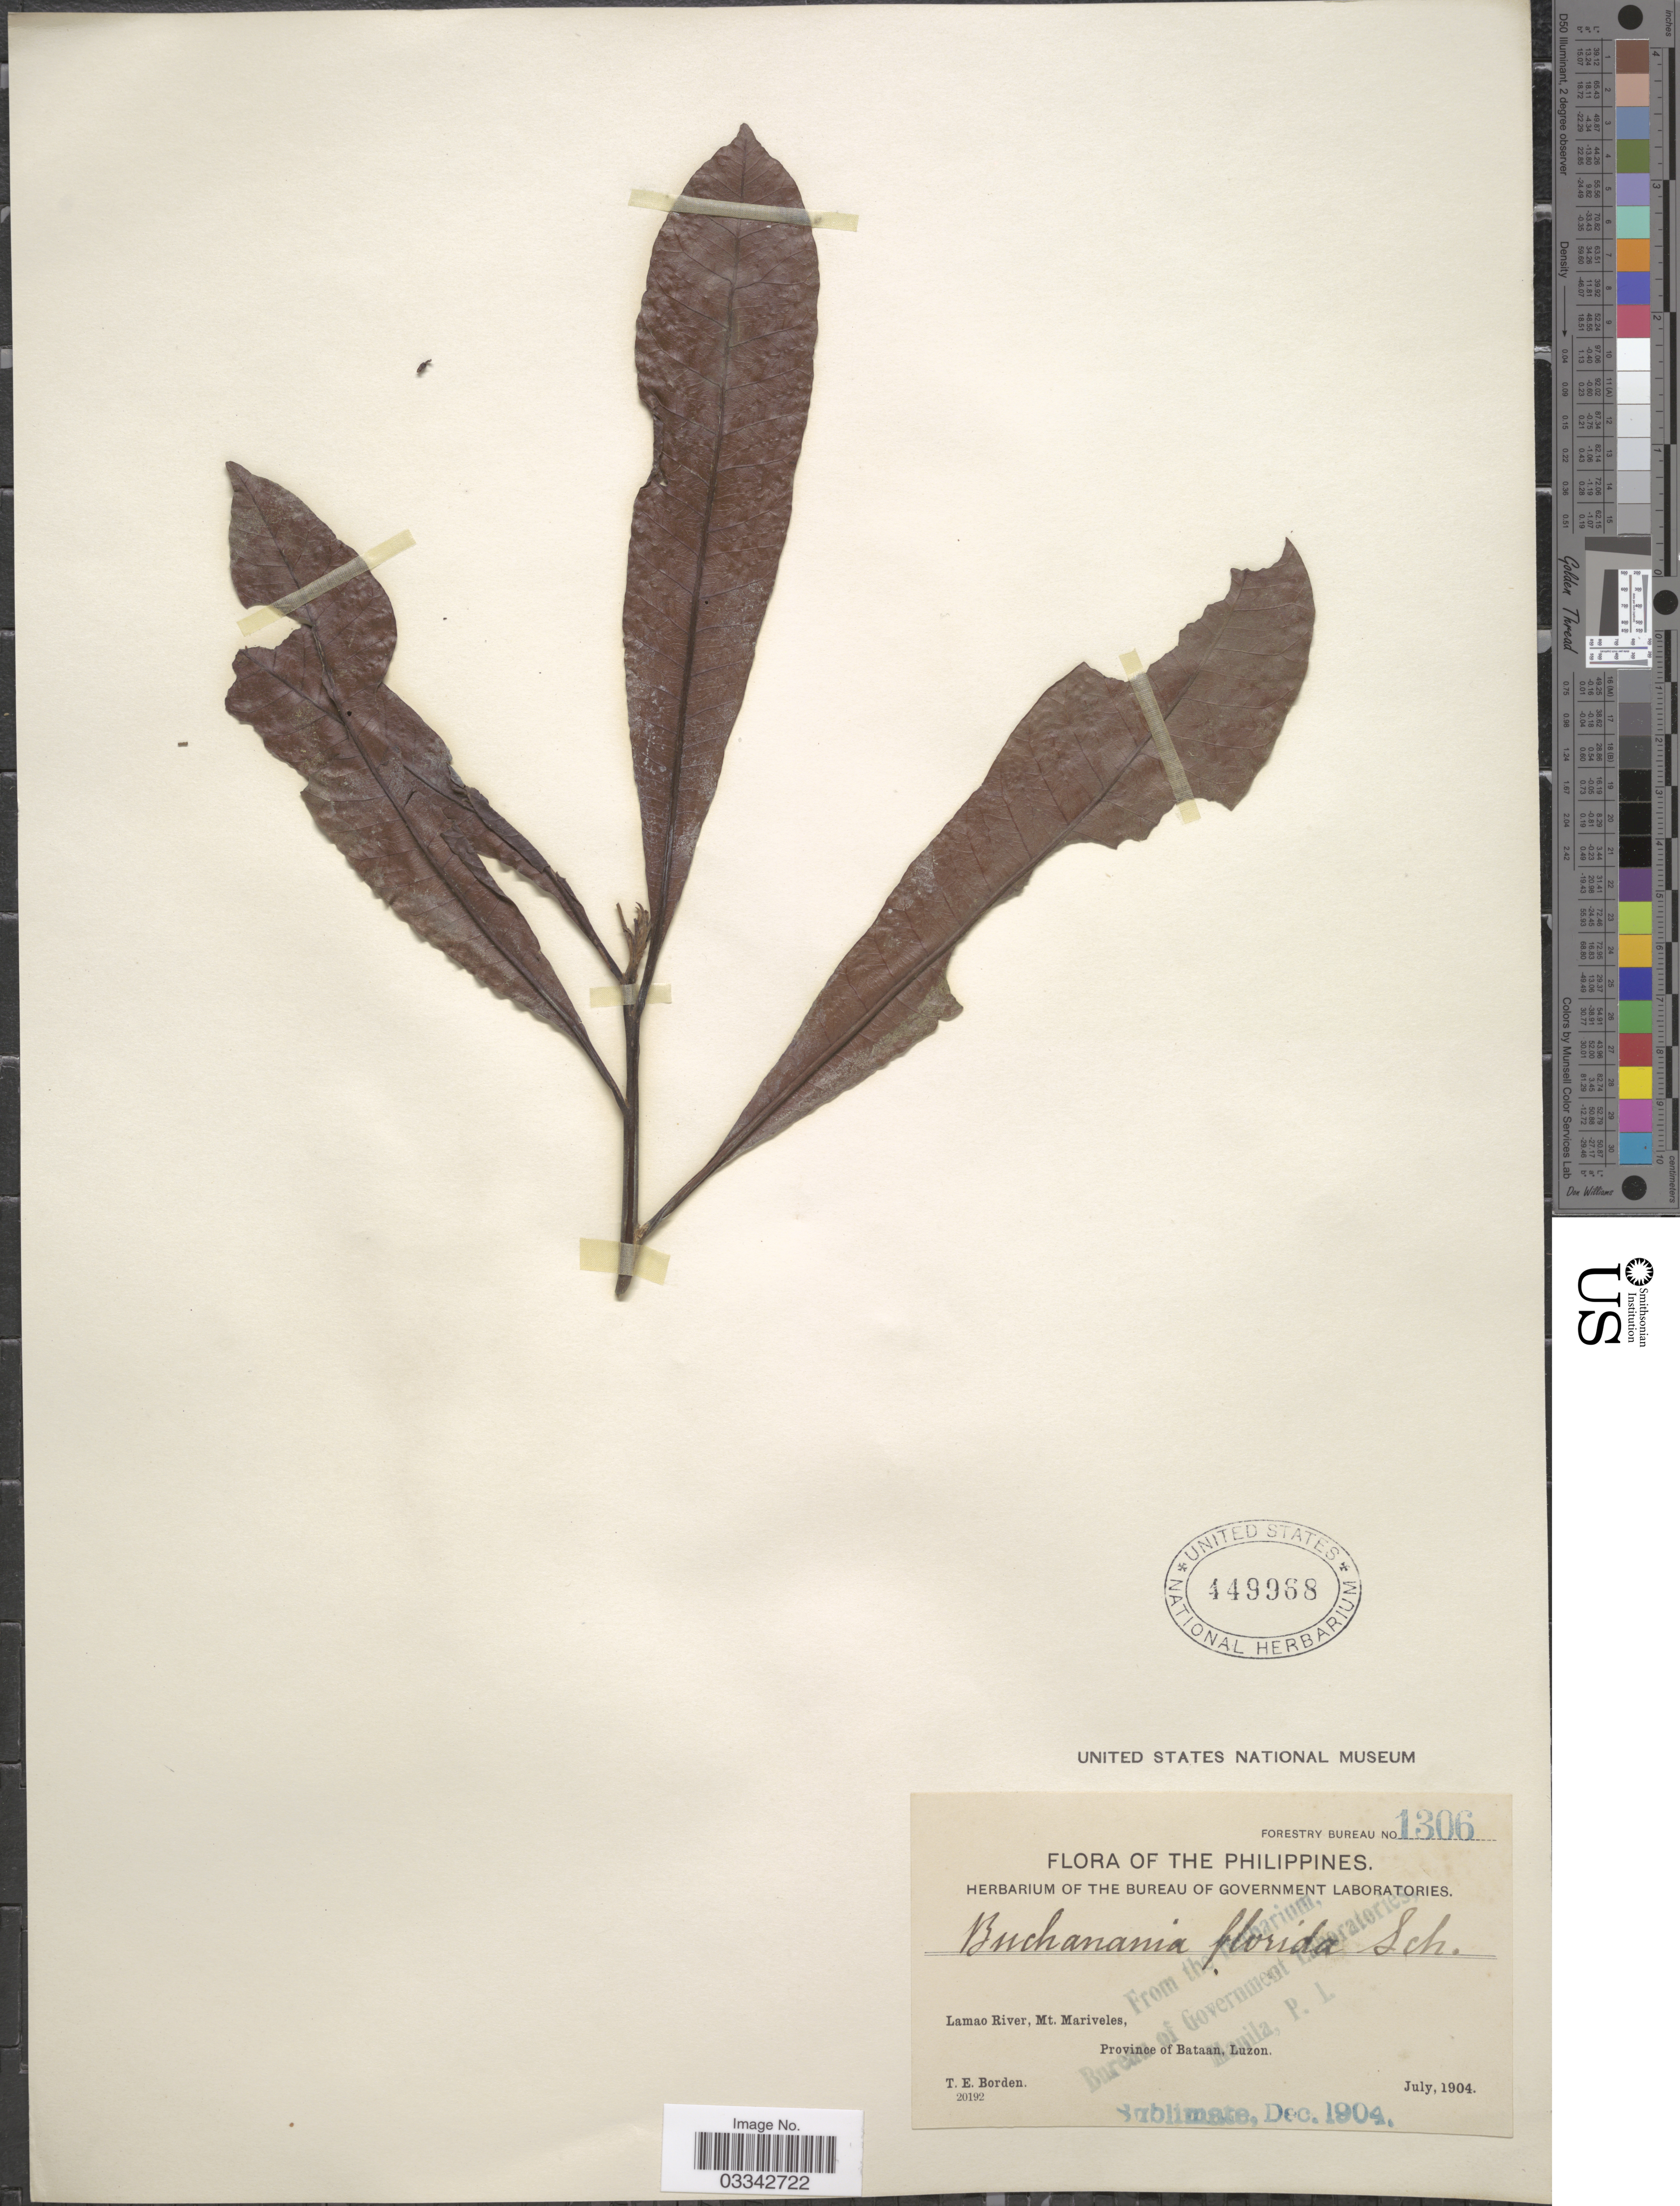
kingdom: Plantae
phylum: Tracheophyta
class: Magnoliopsida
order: Sapindales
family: Anacardiaceae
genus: Buchanania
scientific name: Buchanania arborescens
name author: (Blume) Blume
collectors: T. E. Borden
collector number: Forestry Bureau 1306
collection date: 1904-07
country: Philippines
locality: Lamao River, Mt. Mariveles, Province of Bataan, Luzon.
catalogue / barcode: US 449968